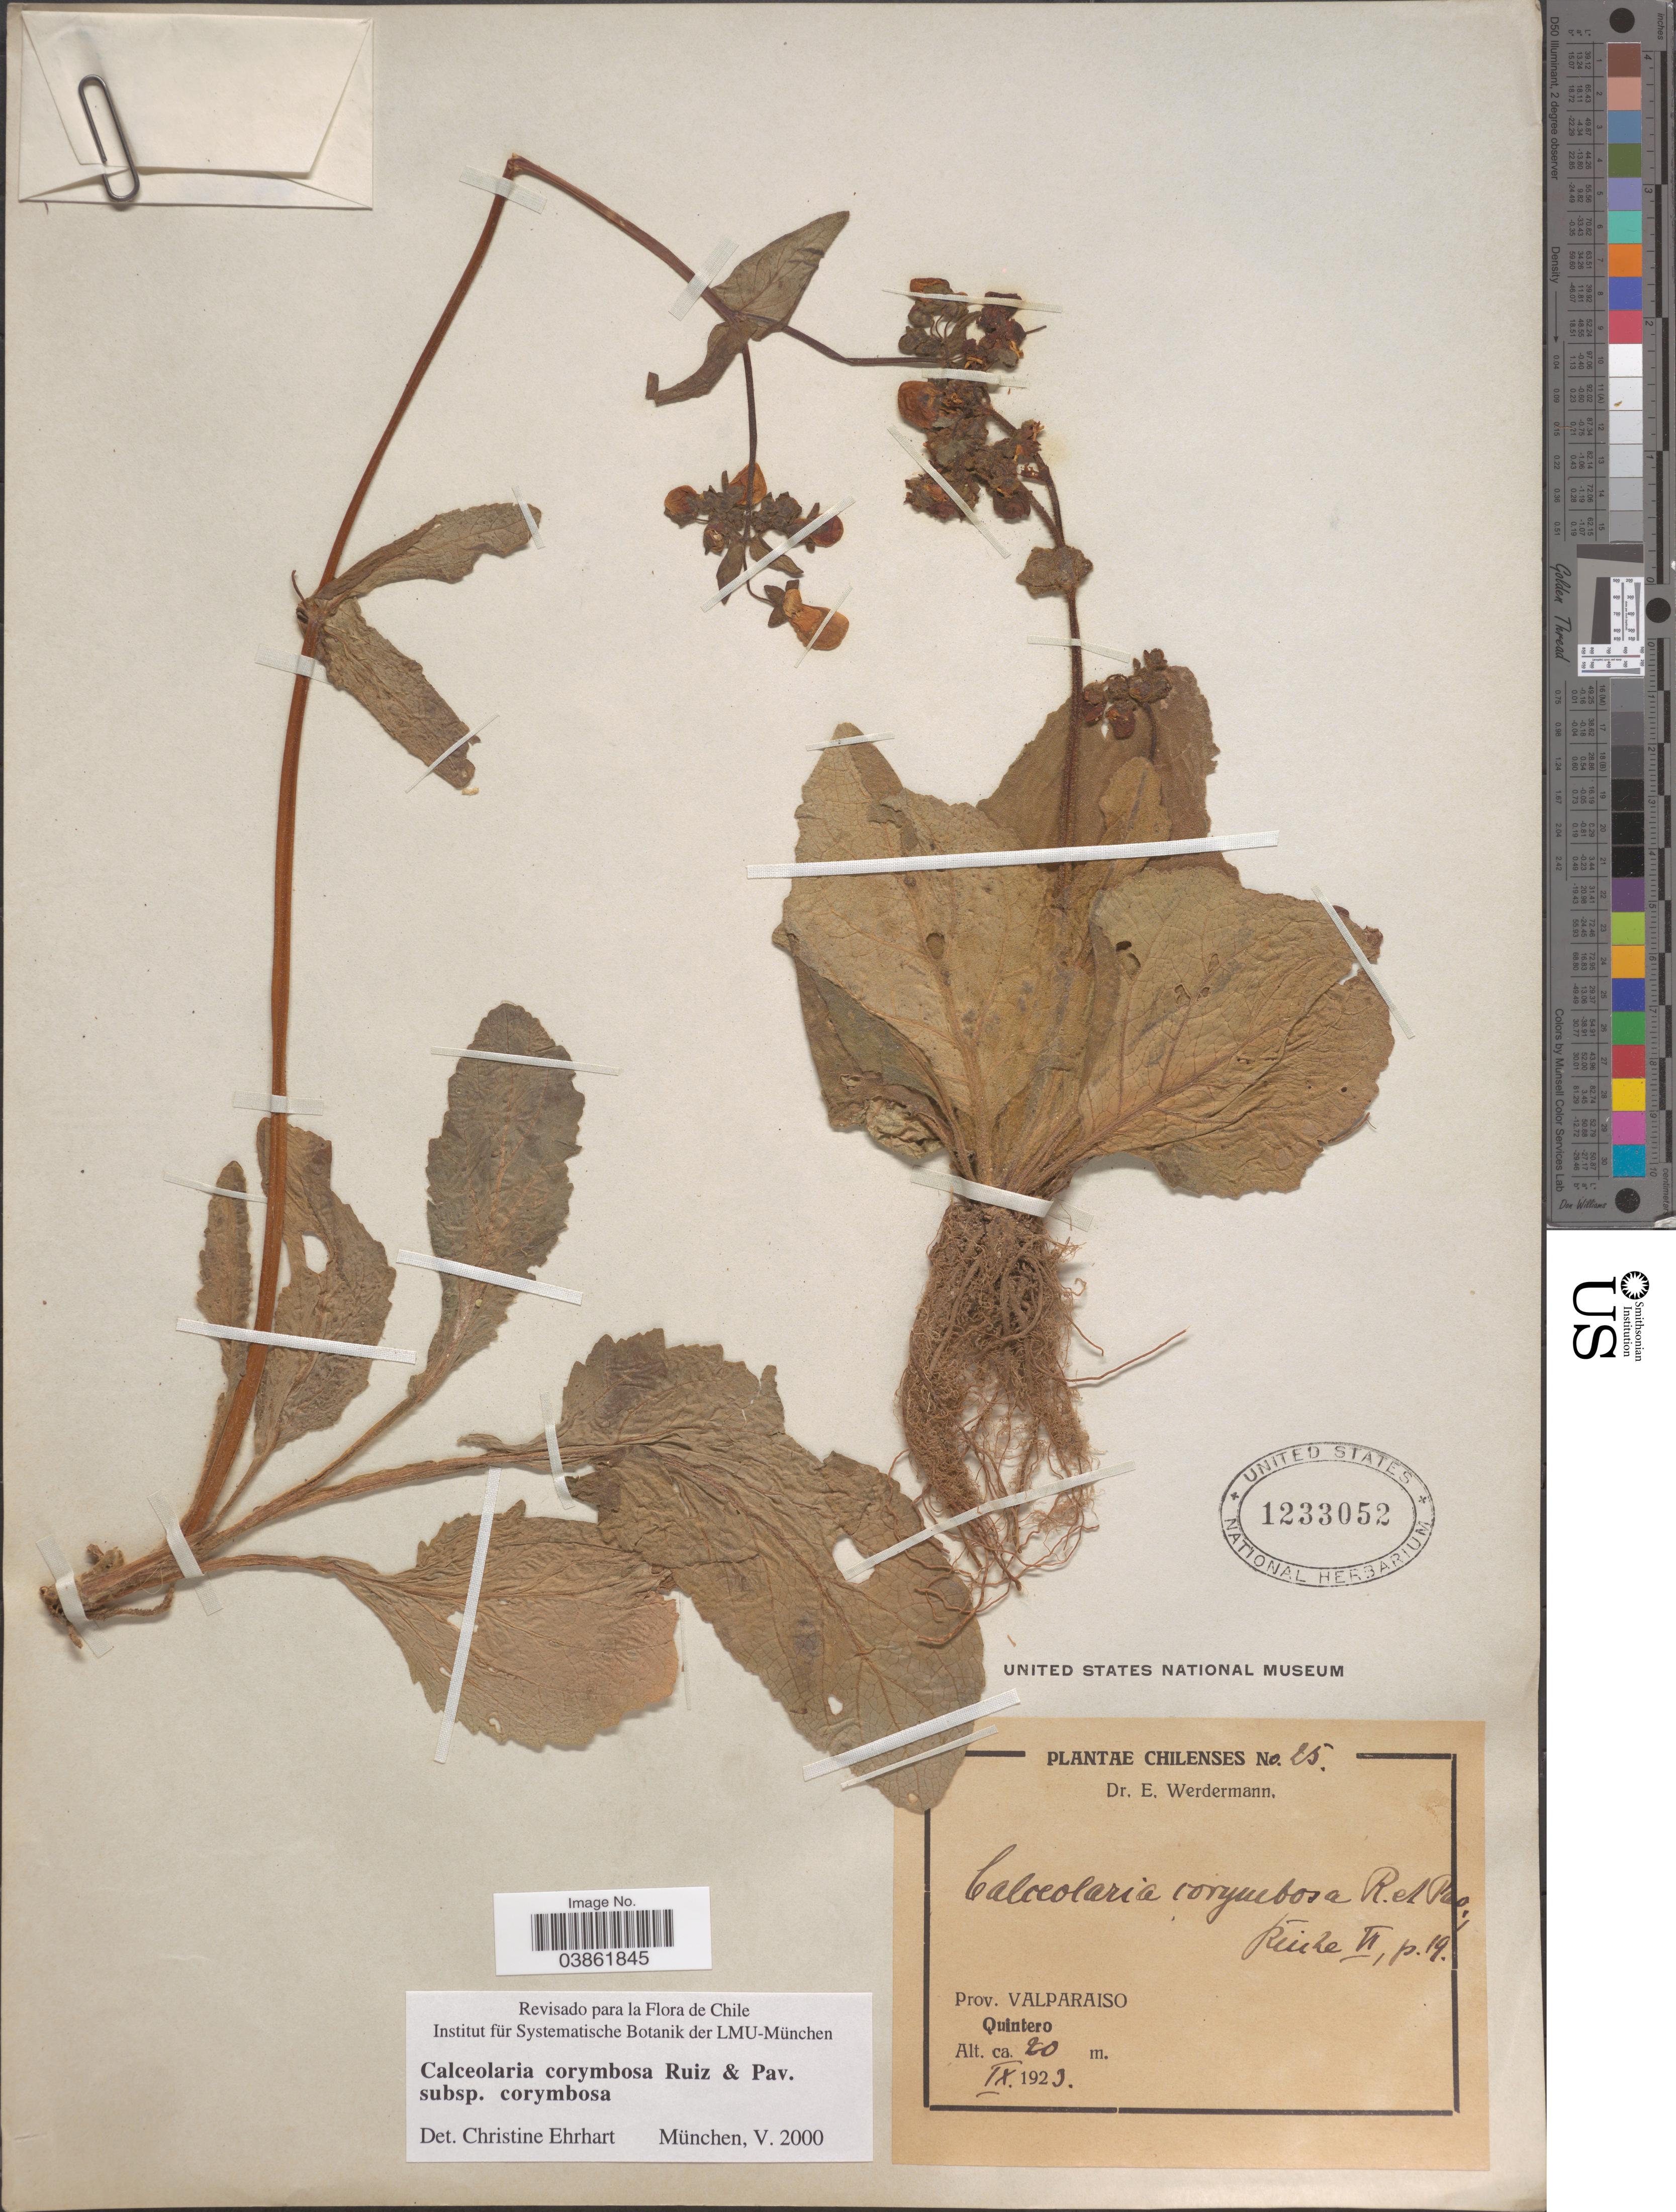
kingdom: Plantae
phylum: Tracheophyta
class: Magnoliopsida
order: Lamiales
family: Calceolariaceae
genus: Calceolaria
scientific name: Calceolaria corymbosa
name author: Ruiz & Pav.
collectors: E. Werdermann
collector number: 25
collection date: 1923-09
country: Chile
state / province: Valparaíso (V)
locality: Prov. Valparaiso. Quintero.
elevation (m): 20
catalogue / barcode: US 1233052